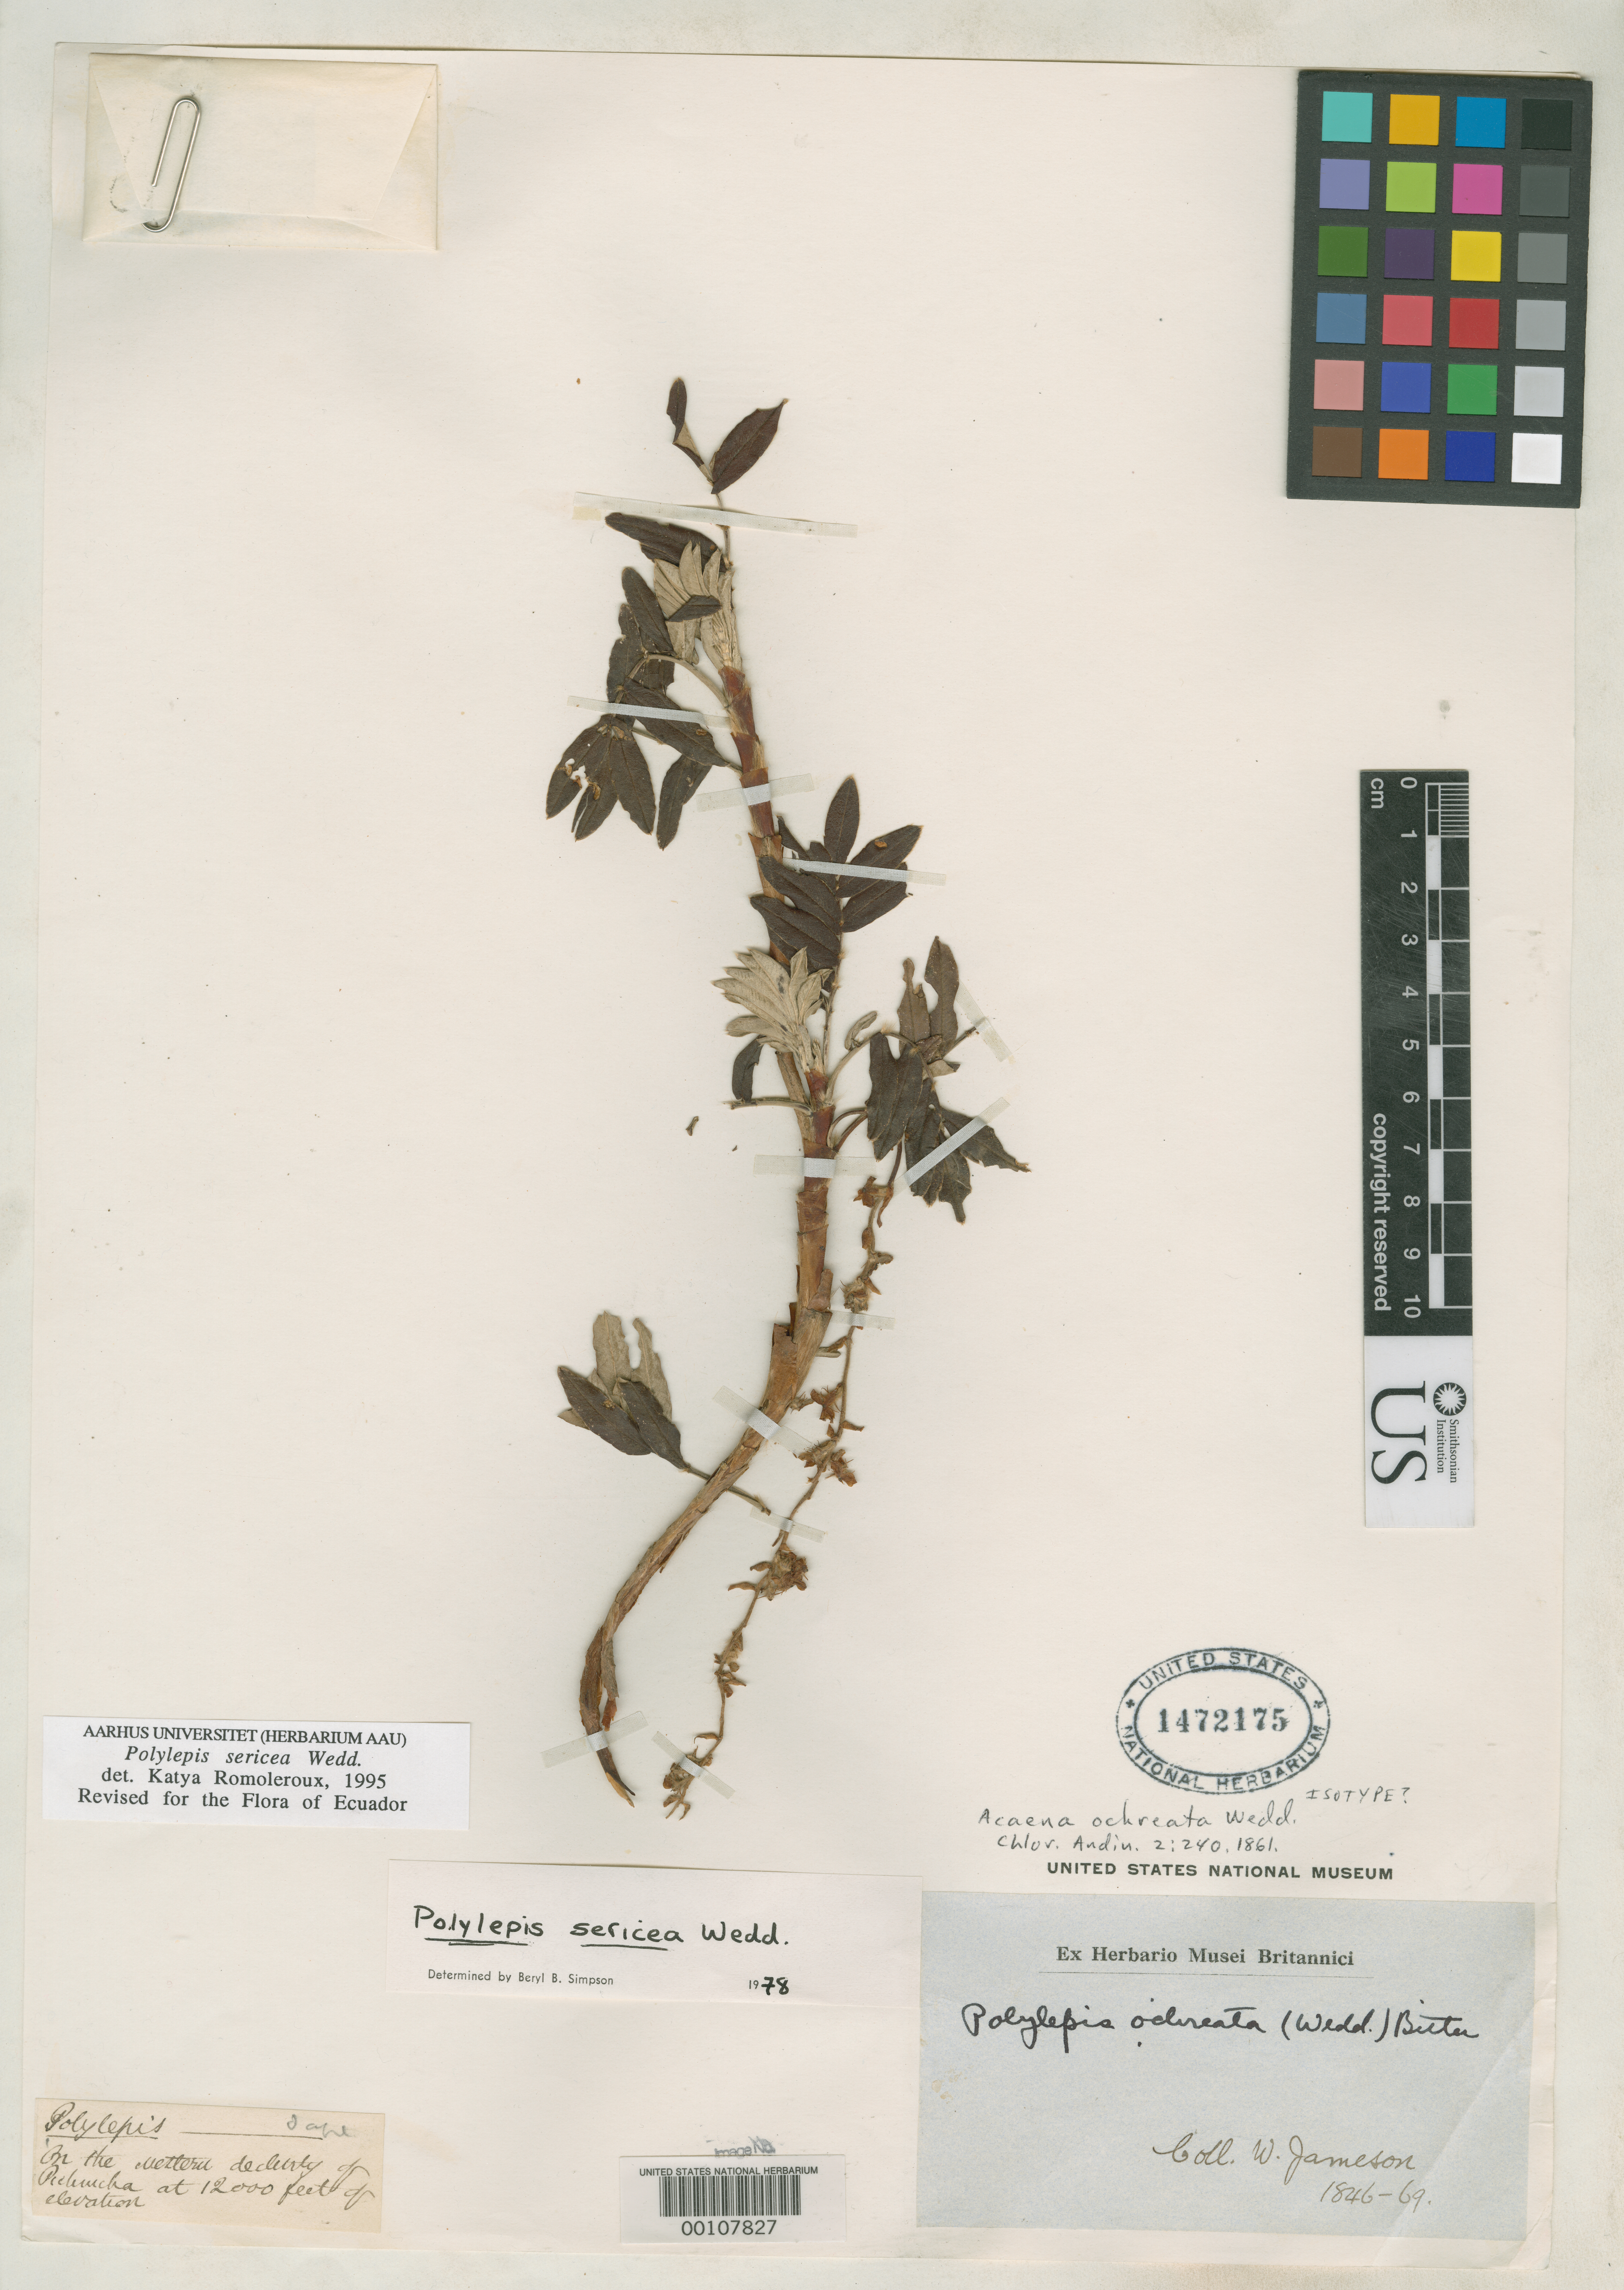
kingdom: Plantae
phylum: Tracheophyta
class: Magnoliopsida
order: Rosales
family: Rosaceae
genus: Acaena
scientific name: Acaena ochreata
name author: Wedd.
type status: Isotype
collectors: W. Jameson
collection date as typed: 1846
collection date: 1846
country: Ecuador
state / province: Pichincha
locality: Pichincha Volcano.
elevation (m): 3658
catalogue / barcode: US 1472175